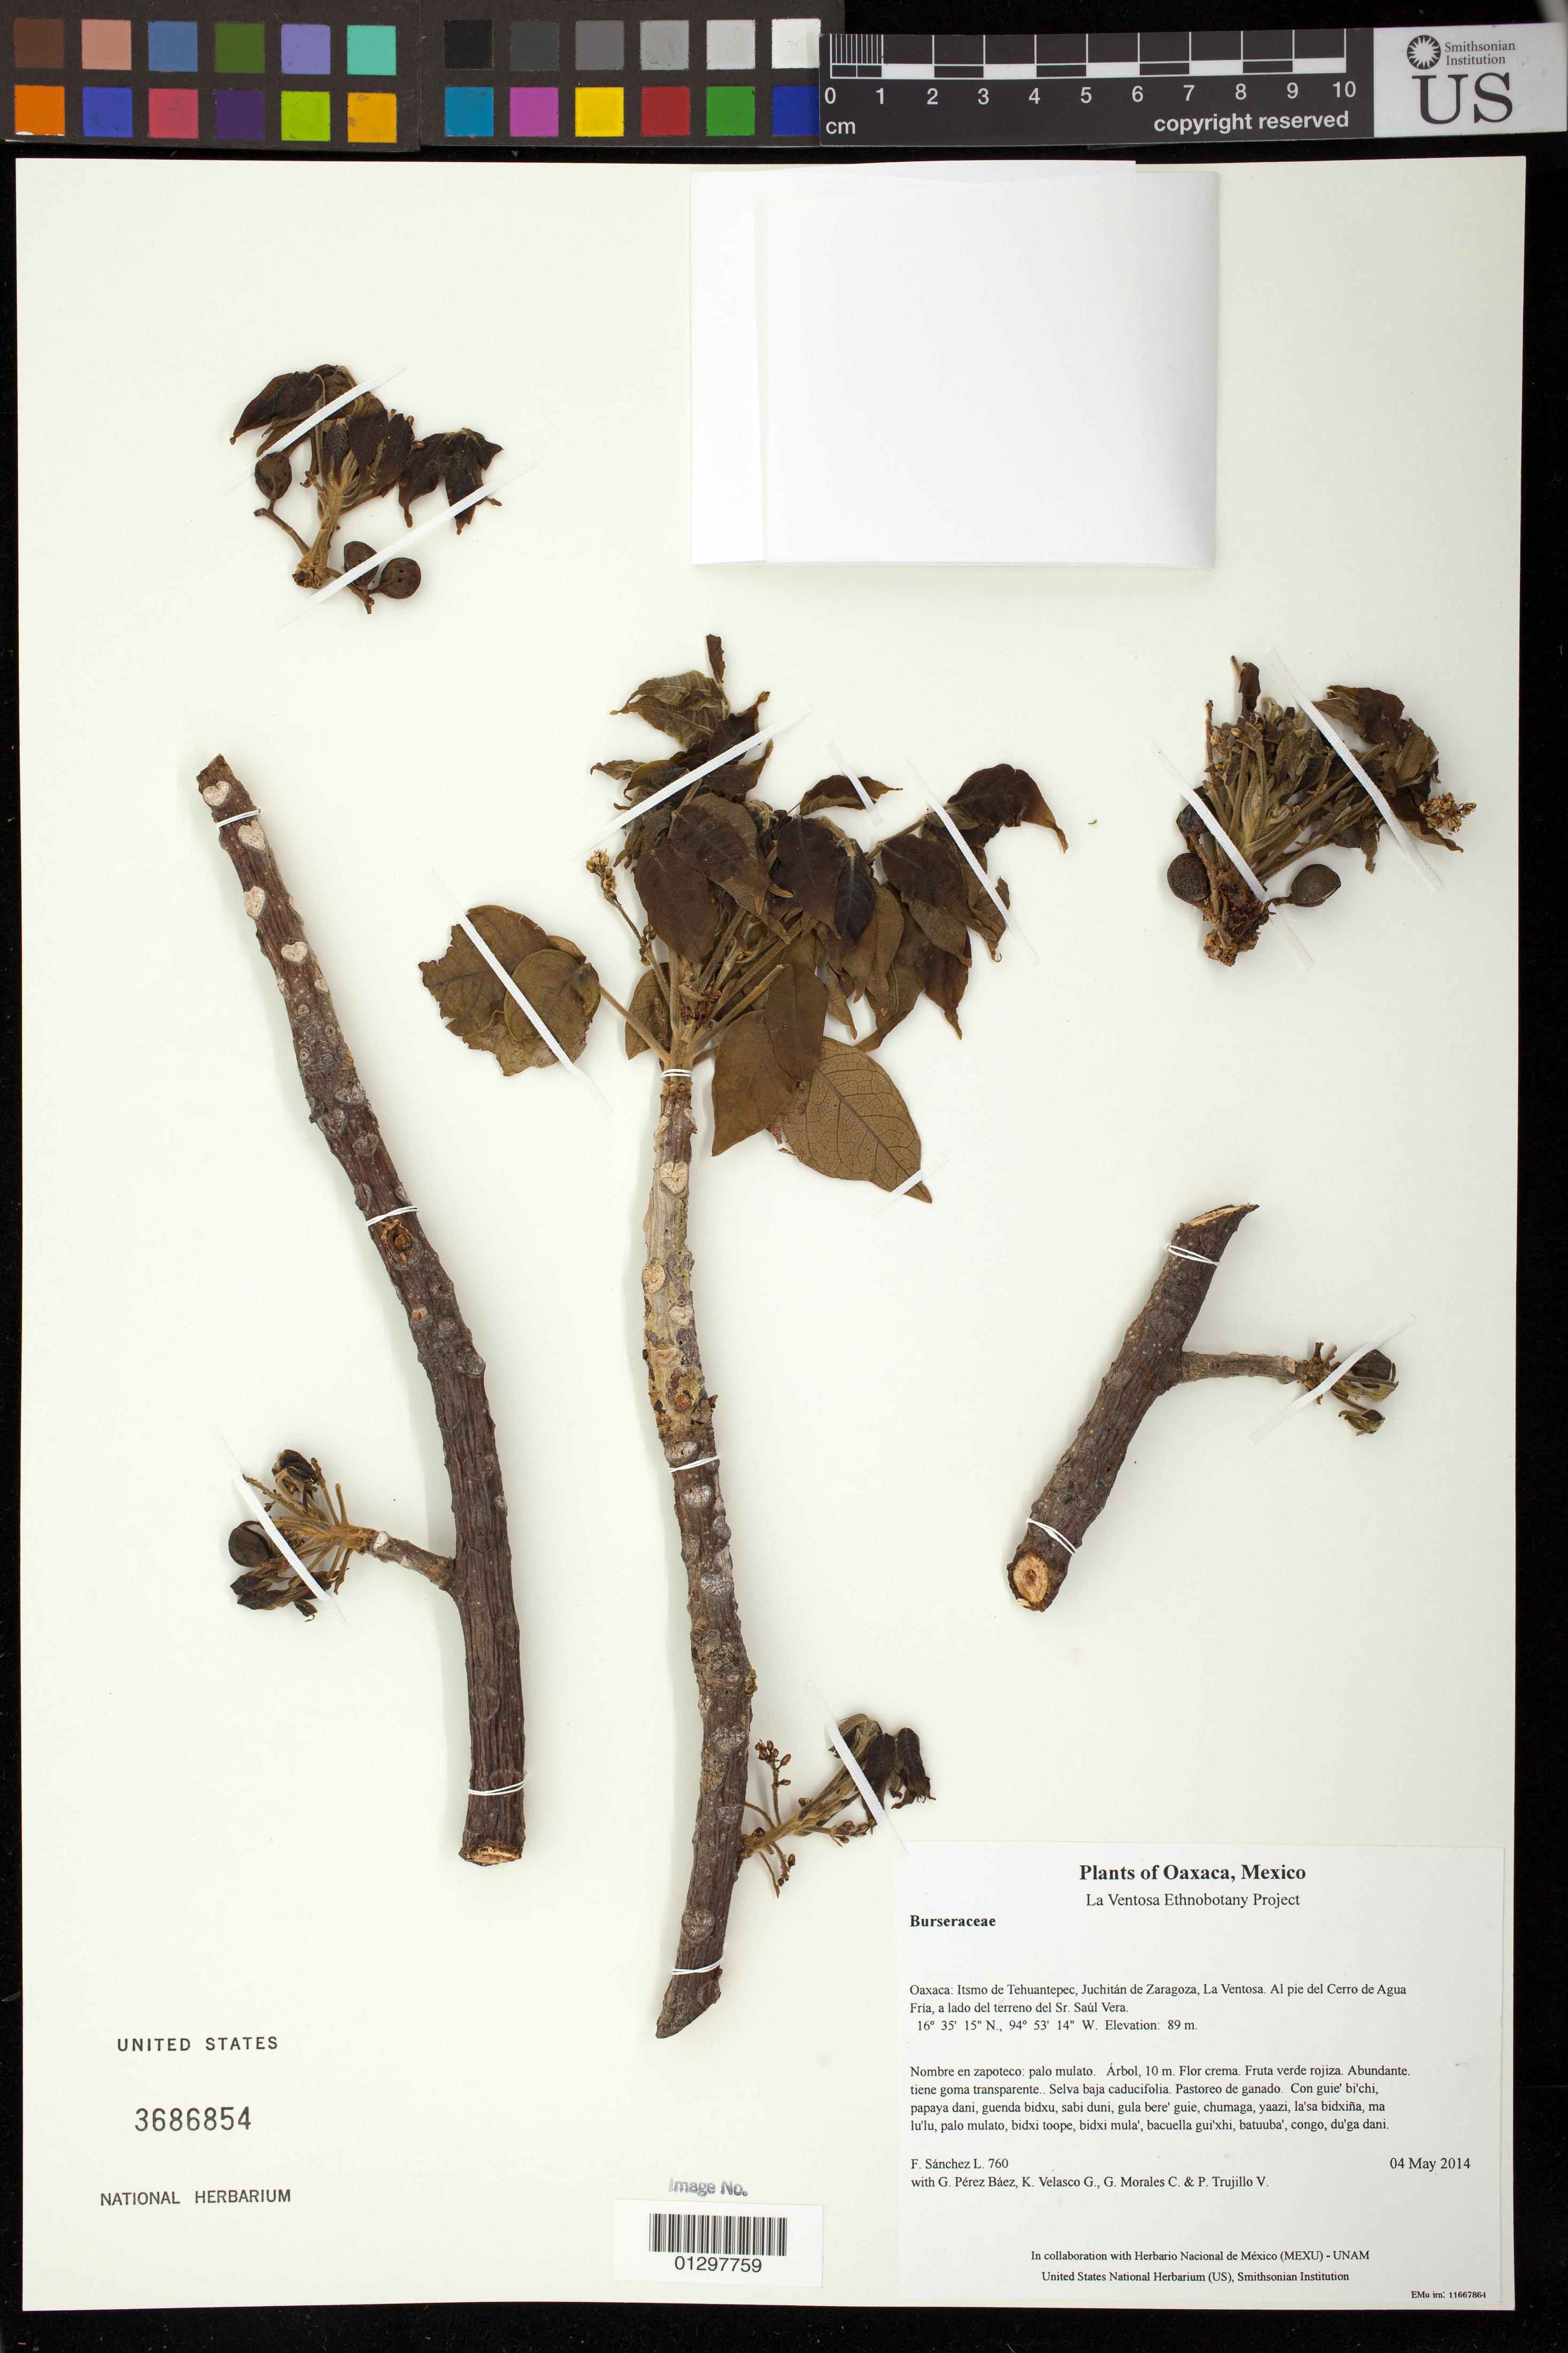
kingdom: Plantae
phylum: Tracheophyta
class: Magnoliopsida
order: Sapindales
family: Burseraceae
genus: Bursera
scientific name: Bursera simaruba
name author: (L.) Sarg.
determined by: Medina-Lemos, Rosalinda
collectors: F. Sánchez L., G. Pérez Báez, K. Velasco G., G. Morales C. & P. Trujillo V.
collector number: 760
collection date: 2014-05-04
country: Mexico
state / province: Oaxaca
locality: Itsmo de Tehuantepec, Juchitán de Zaragoza, La Ventosa. Al pie del Cerro de Agua Fría, a lado del terreno del Sr. Saúl Vera.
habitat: Selva baja caducifolia. Pastoreo de ganado.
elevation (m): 89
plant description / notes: JEBOT, MEXU, SERO, US; Yaga. 10 m. Guie' nayu. Cuaananaxhi naga' naxiña' ga. Stale.; Palo mulato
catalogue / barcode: US 3686854